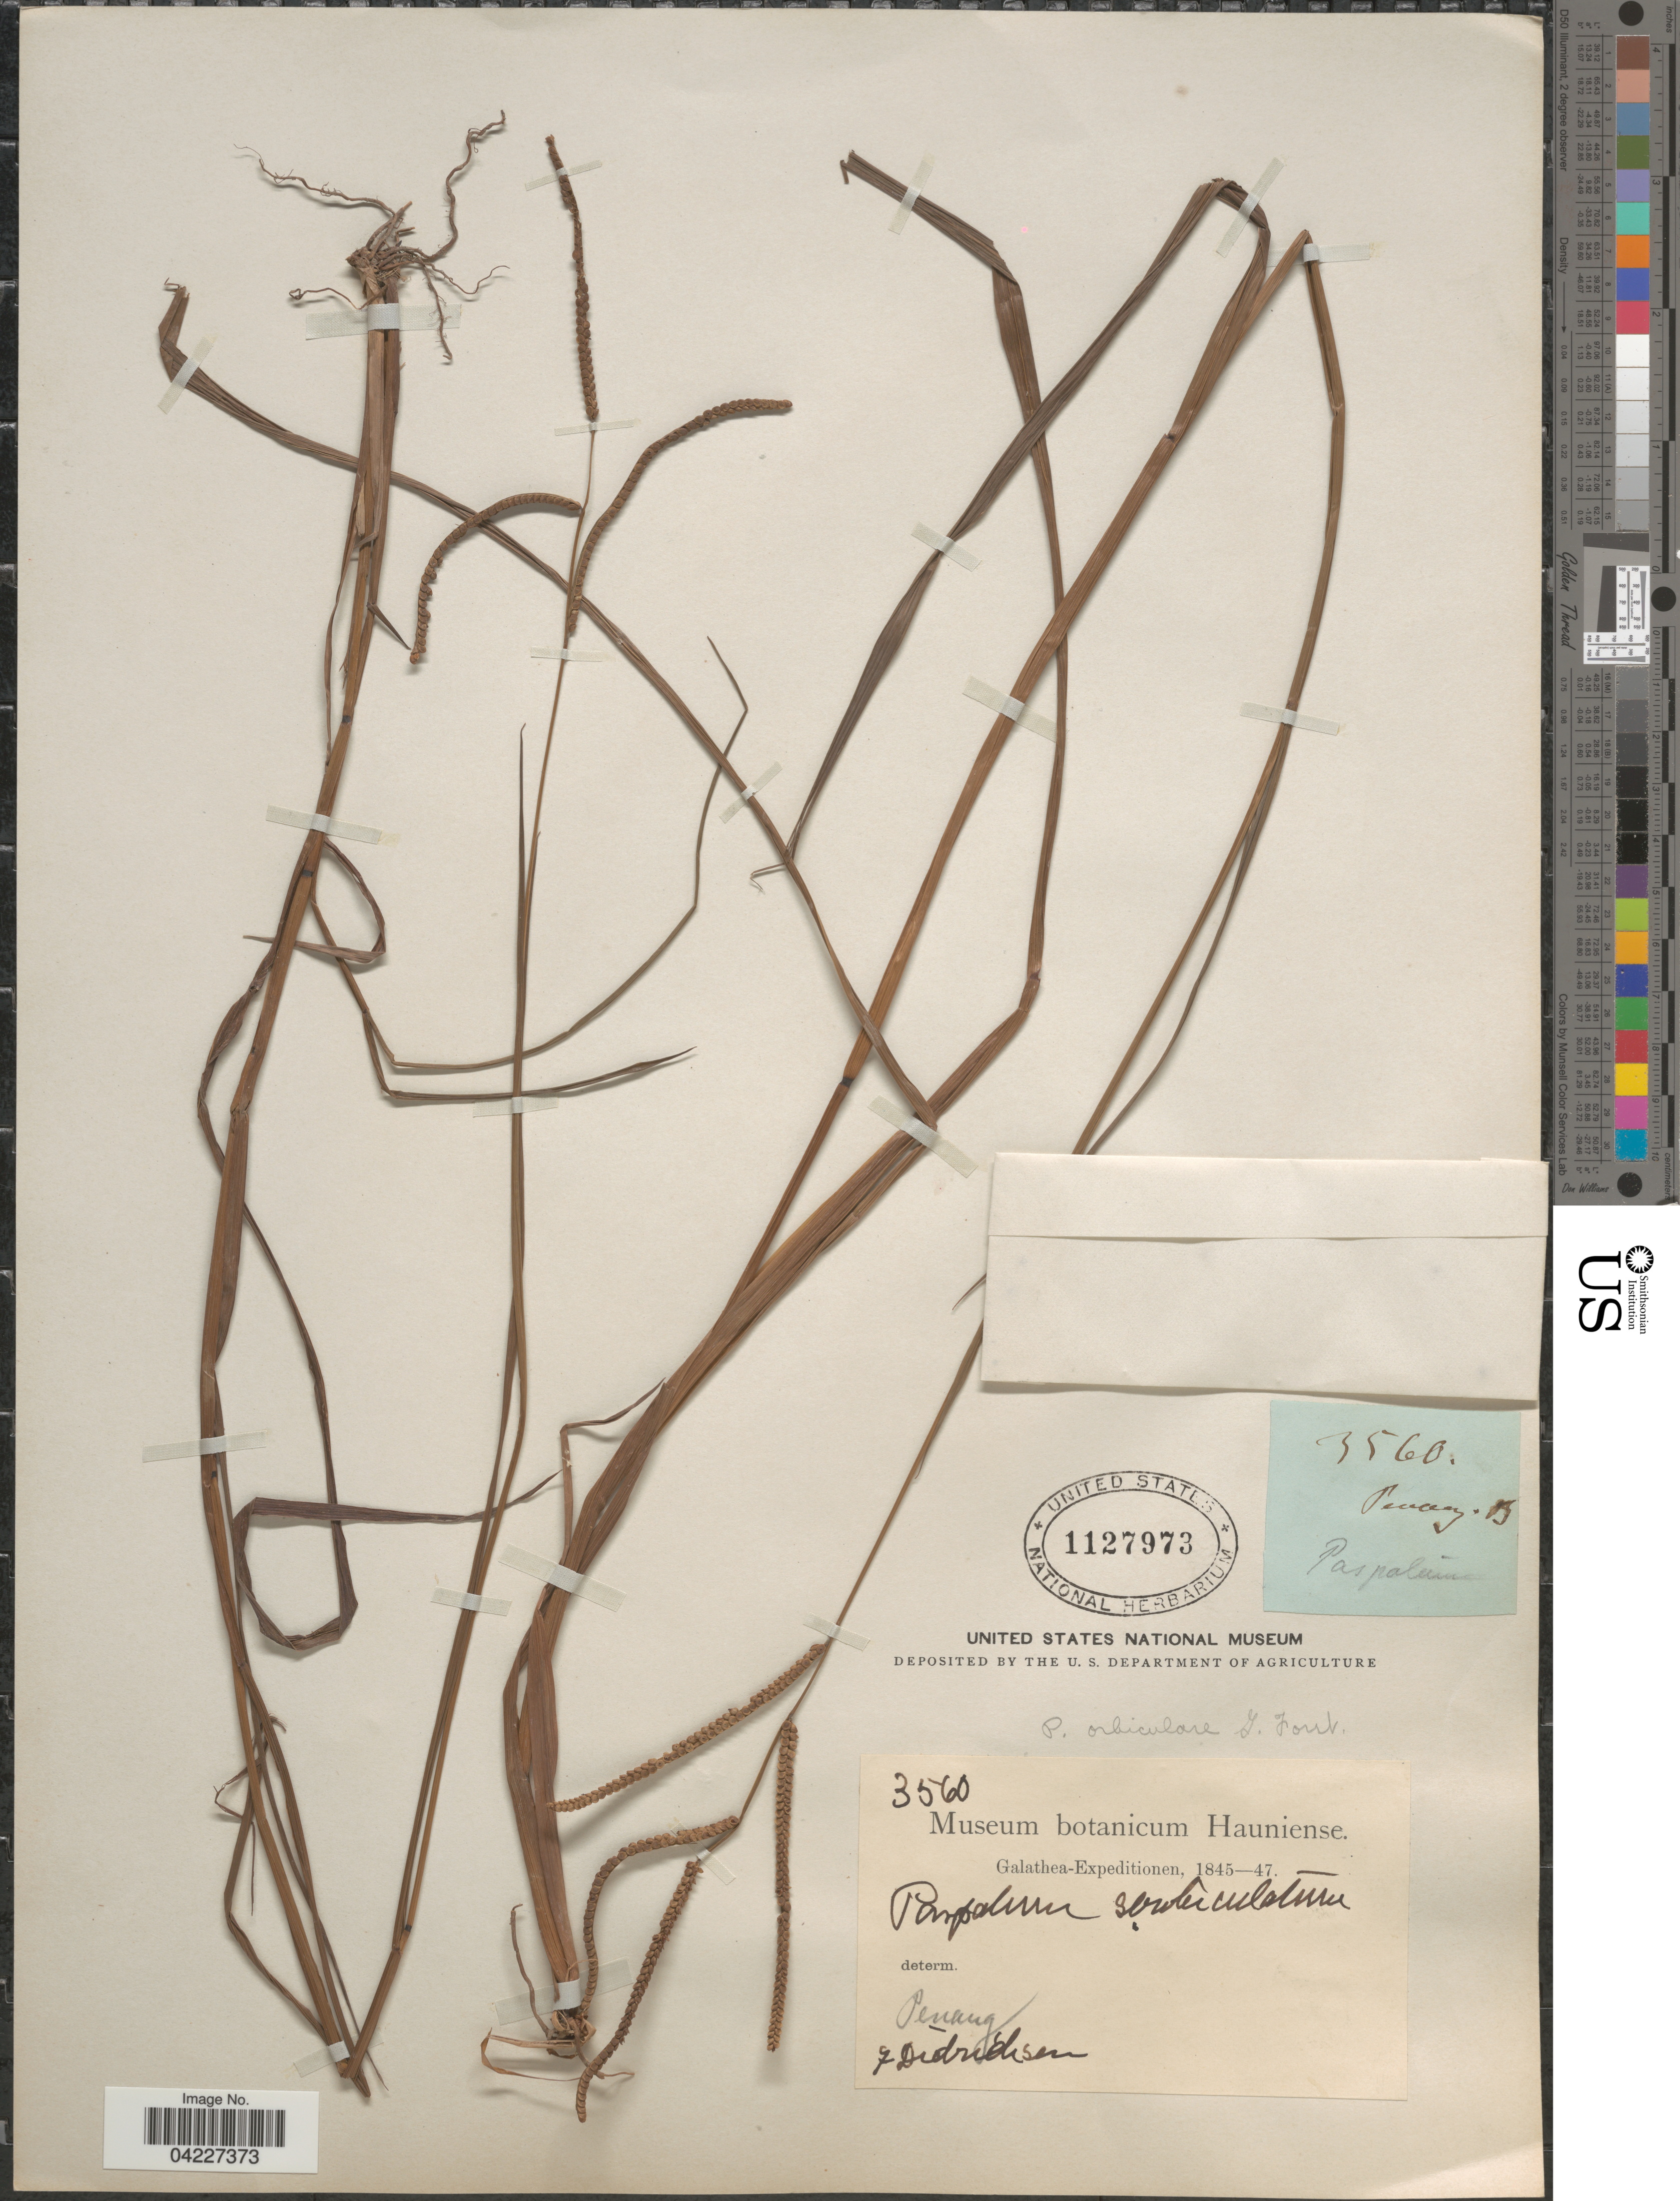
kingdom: Plantae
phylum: Tracheophyta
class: Liliopsida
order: Poales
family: Poaceae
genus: Paspalum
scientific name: Paspalum orbiculare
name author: G. Forst.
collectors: F. Didrichsen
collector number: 3560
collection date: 1845/1847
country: Malaysia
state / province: Pinang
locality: Penang.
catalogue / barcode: US 1127973